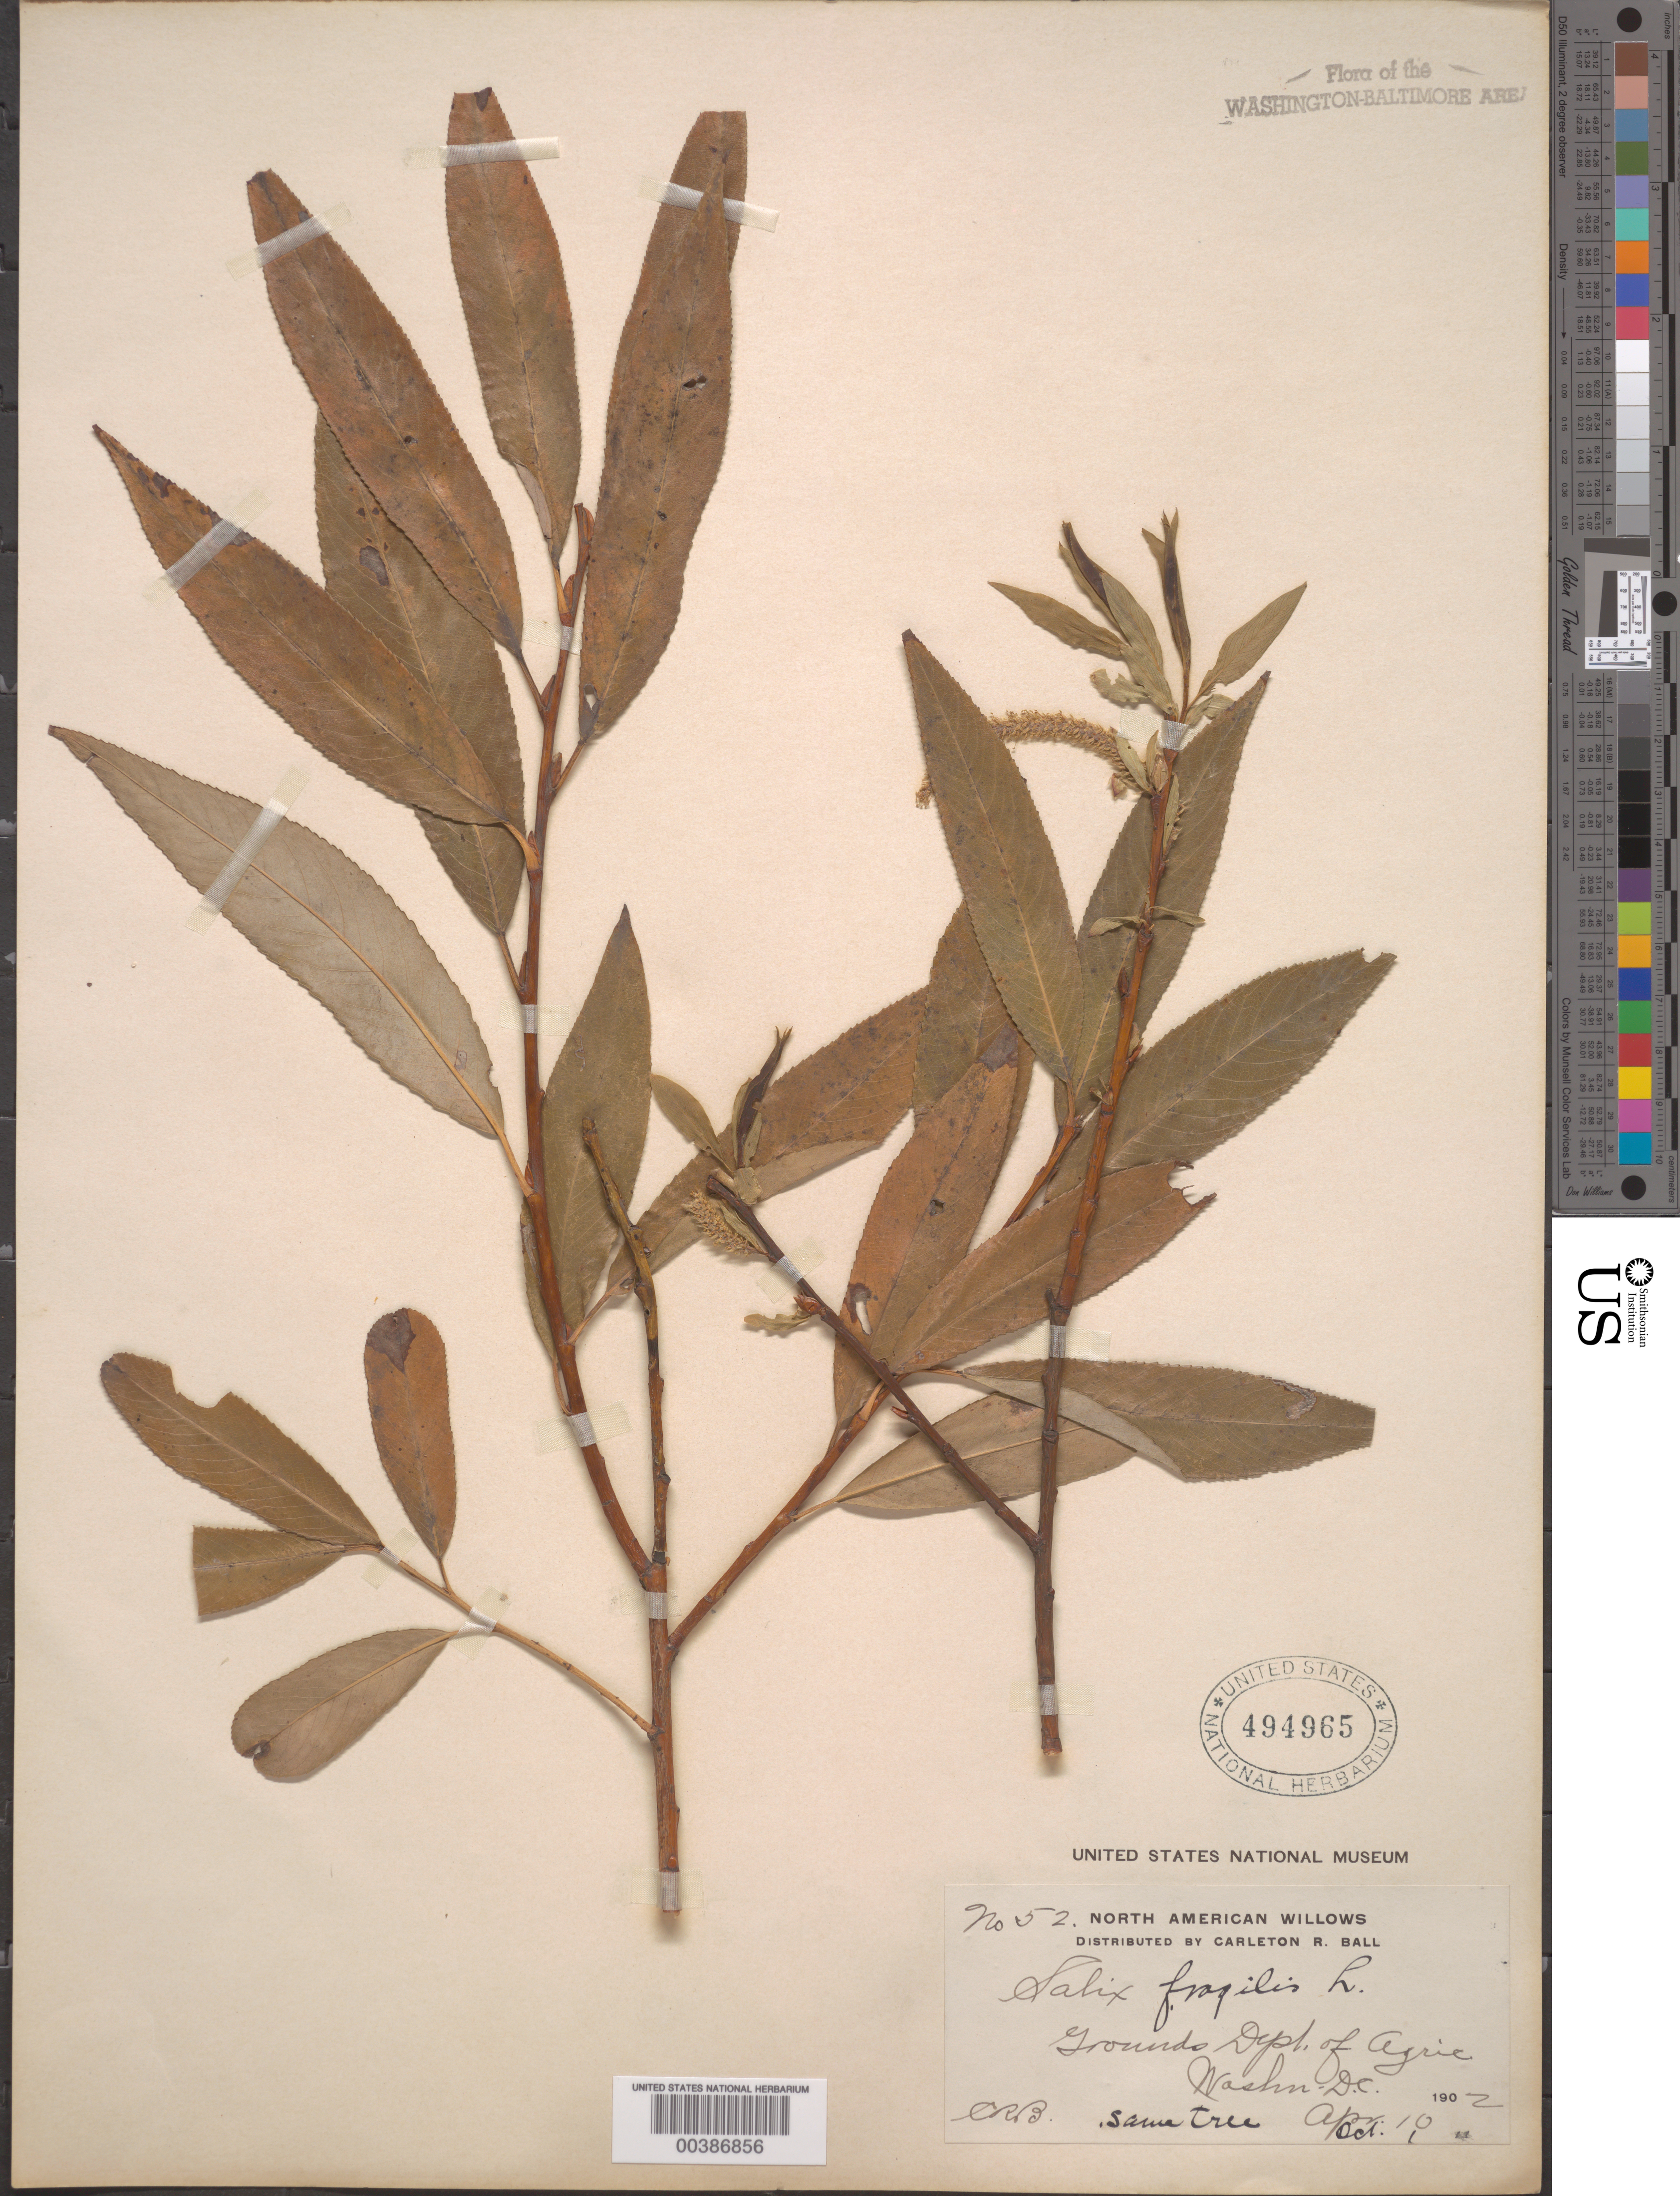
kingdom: Plantae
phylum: Tracheophyta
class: Magnoliopsida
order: Malpighiales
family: Salicaceae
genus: Salix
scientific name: Salix fragilis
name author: L.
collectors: C. R. Ball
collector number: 52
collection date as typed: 10 Apr 1902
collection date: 1902-04-10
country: United States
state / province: District of Columbia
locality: Agriculture grounds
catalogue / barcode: US 494965